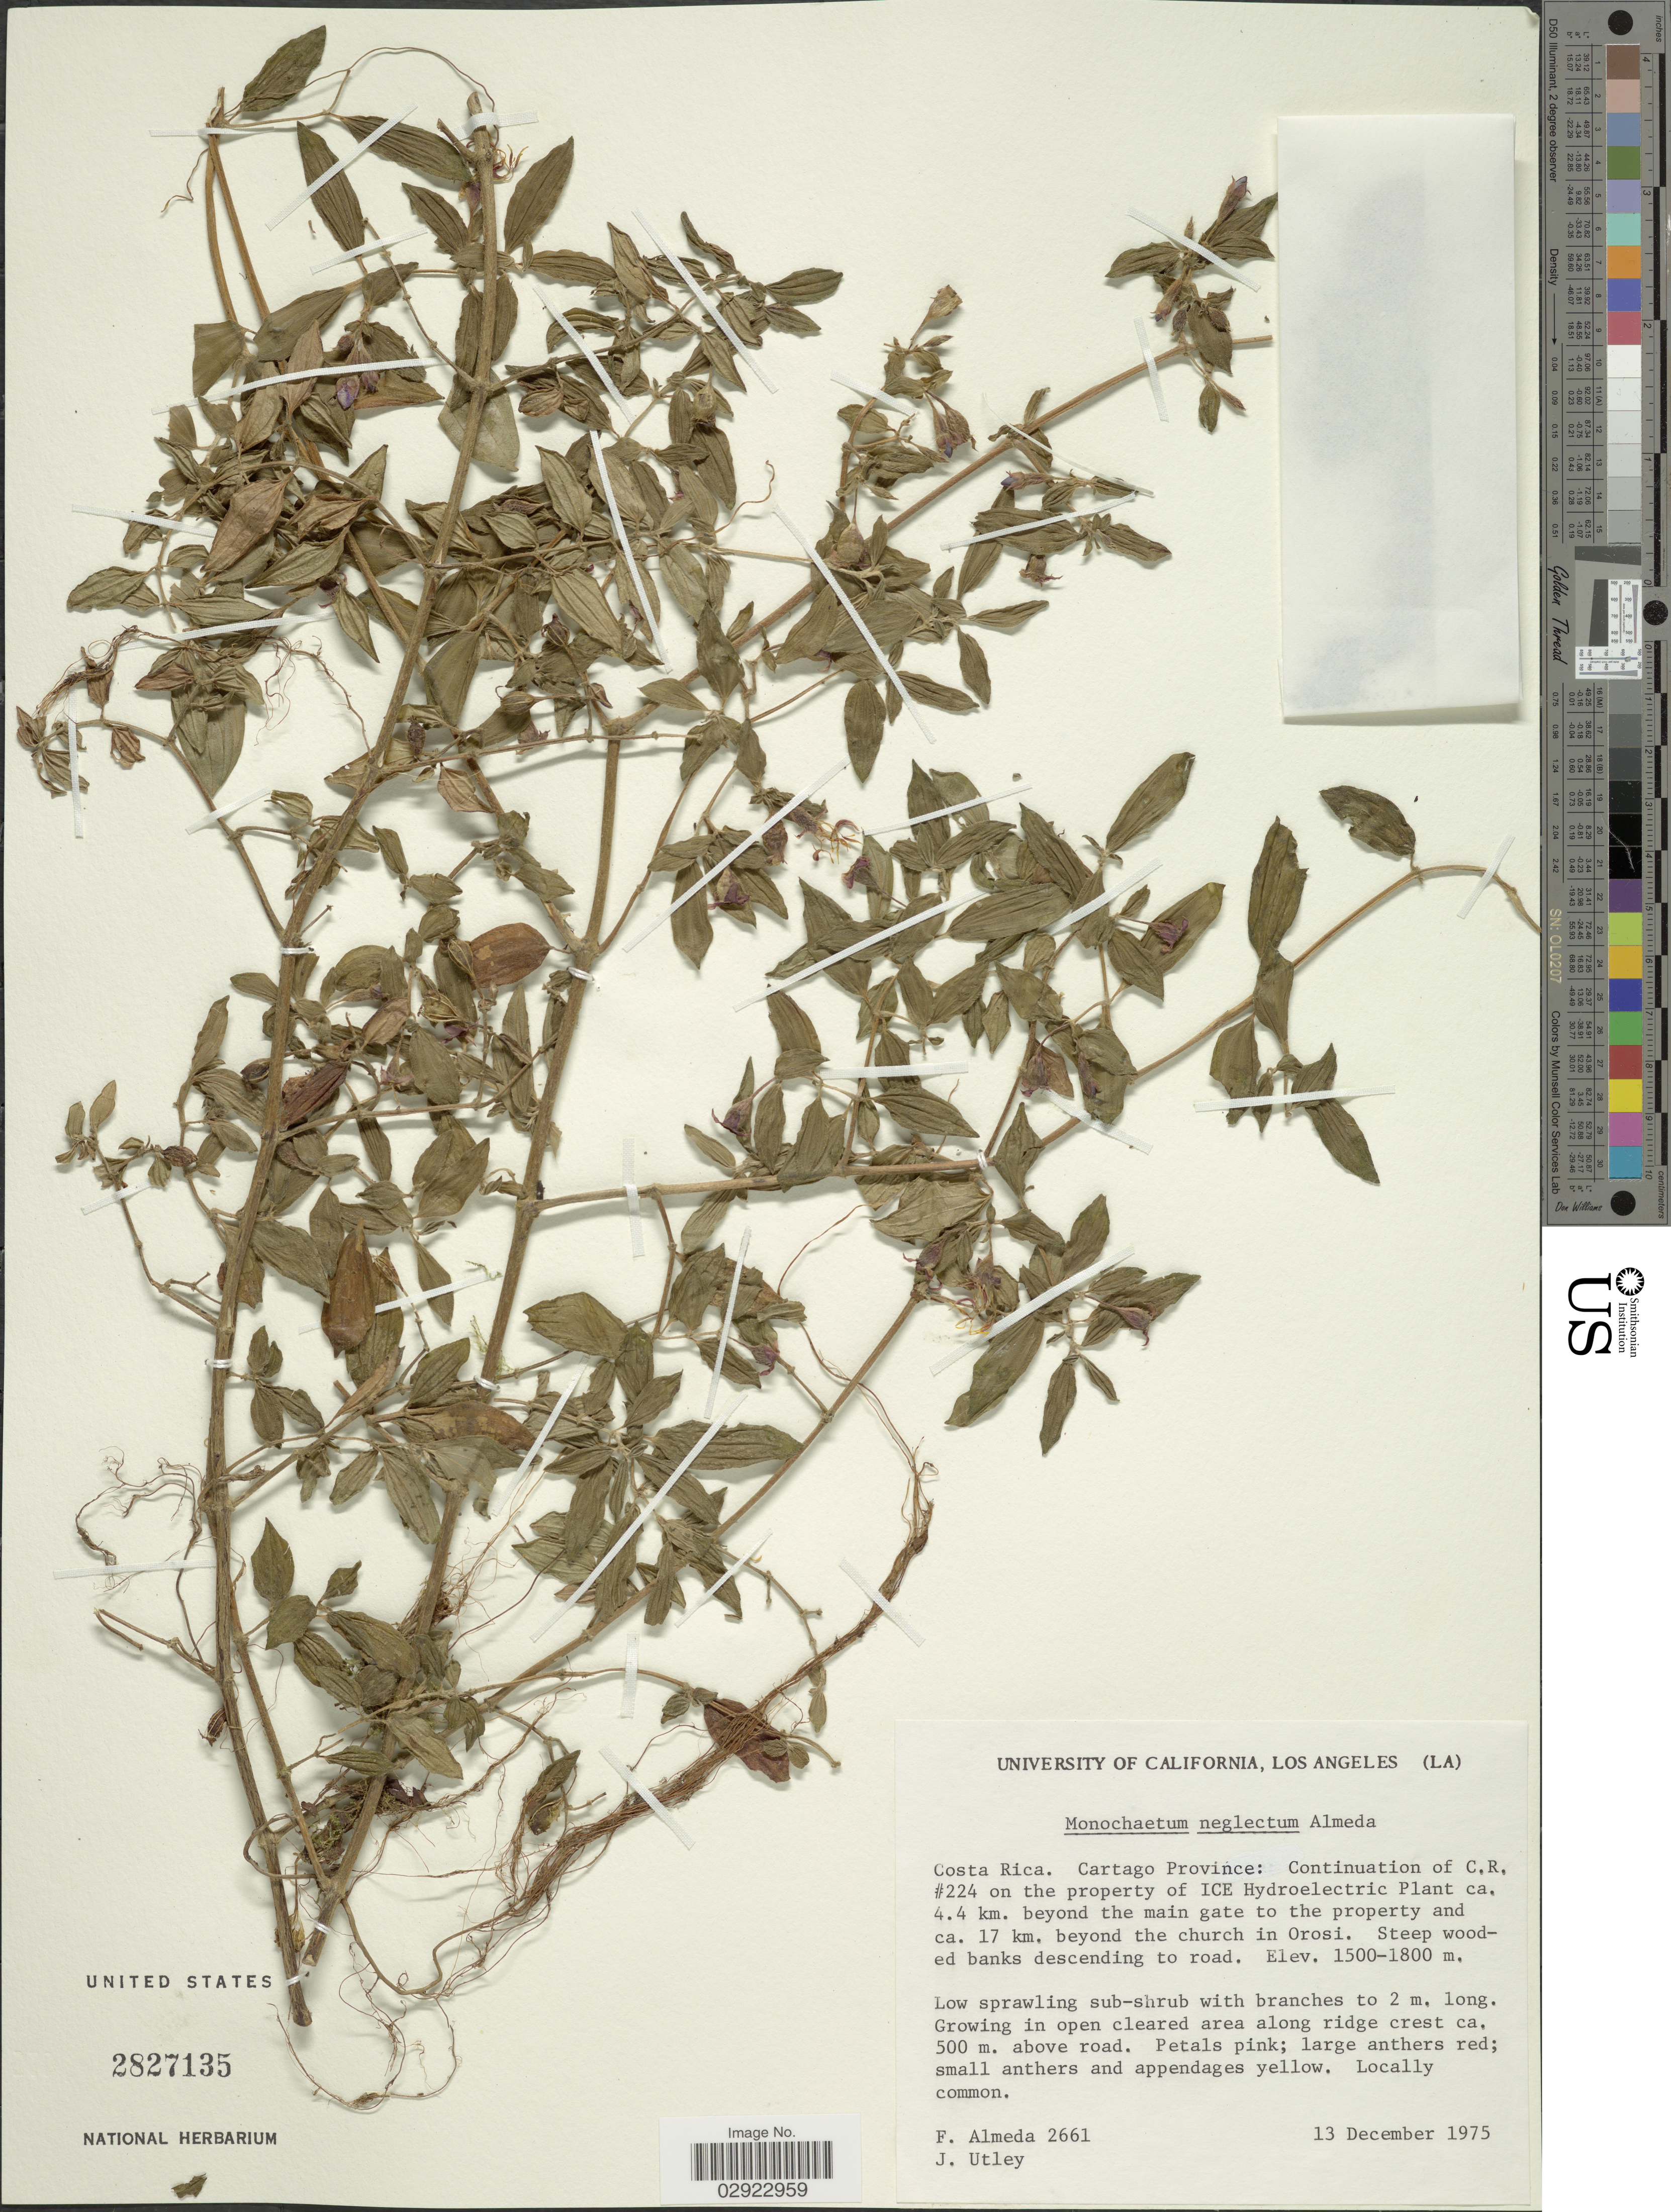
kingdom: Plantae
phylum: Tracheophyta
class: Magnoliopsida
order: Myrtales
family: Melastomataceae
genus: Monochaetum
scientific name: Monochaetum neglectum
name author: Almeda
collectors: F. Almeda & J. Utley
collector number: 2661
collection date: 1975-12-13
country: Costa Rica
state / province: Cartago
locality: Cartago Province: Continuation of C.R. #224 on the property of ICE Hydroelectric Plant ca. 4.4 km. beyond the main gate to the property and ca. 17 km. beyond the church in Orosi.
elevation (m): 1500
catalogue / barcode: US 2827135